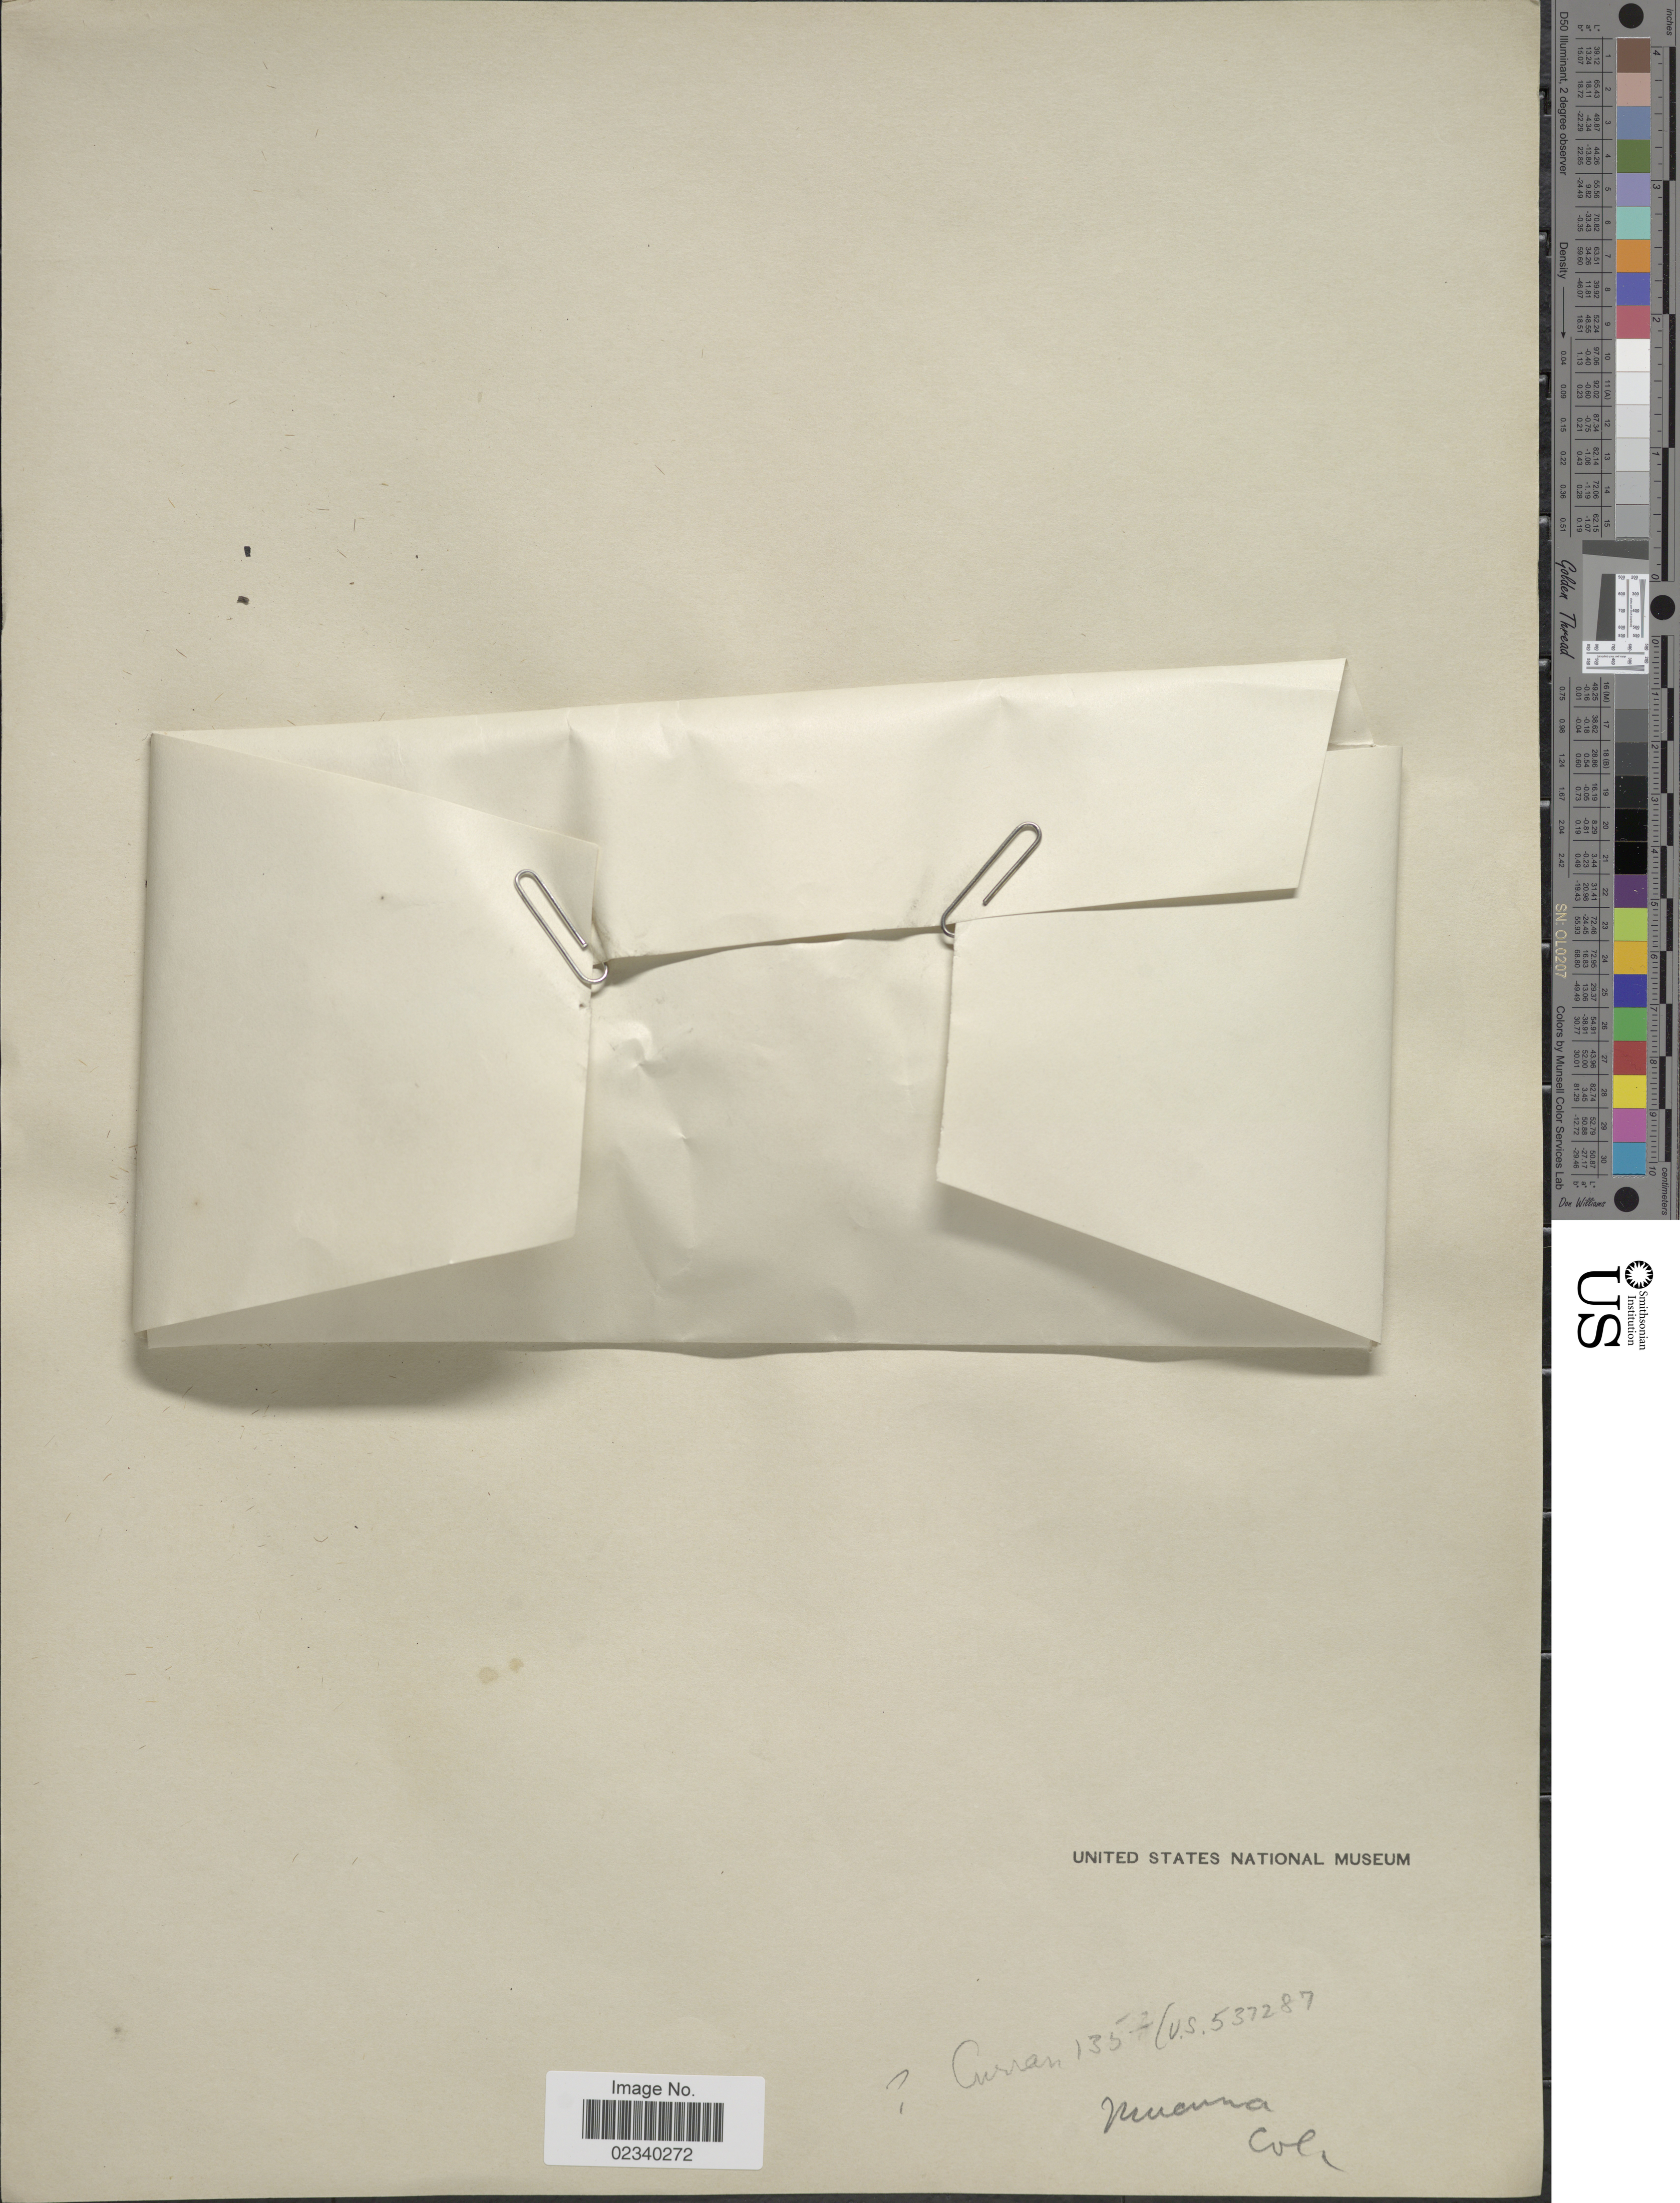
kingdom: Plantae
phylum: Tracheophyta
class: Magnoliopsida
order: Fabales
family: Fabaceae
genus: Mucuna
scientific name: Mucuna mutisiana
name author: (Kunth) DC.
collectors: -- Curran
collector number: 135